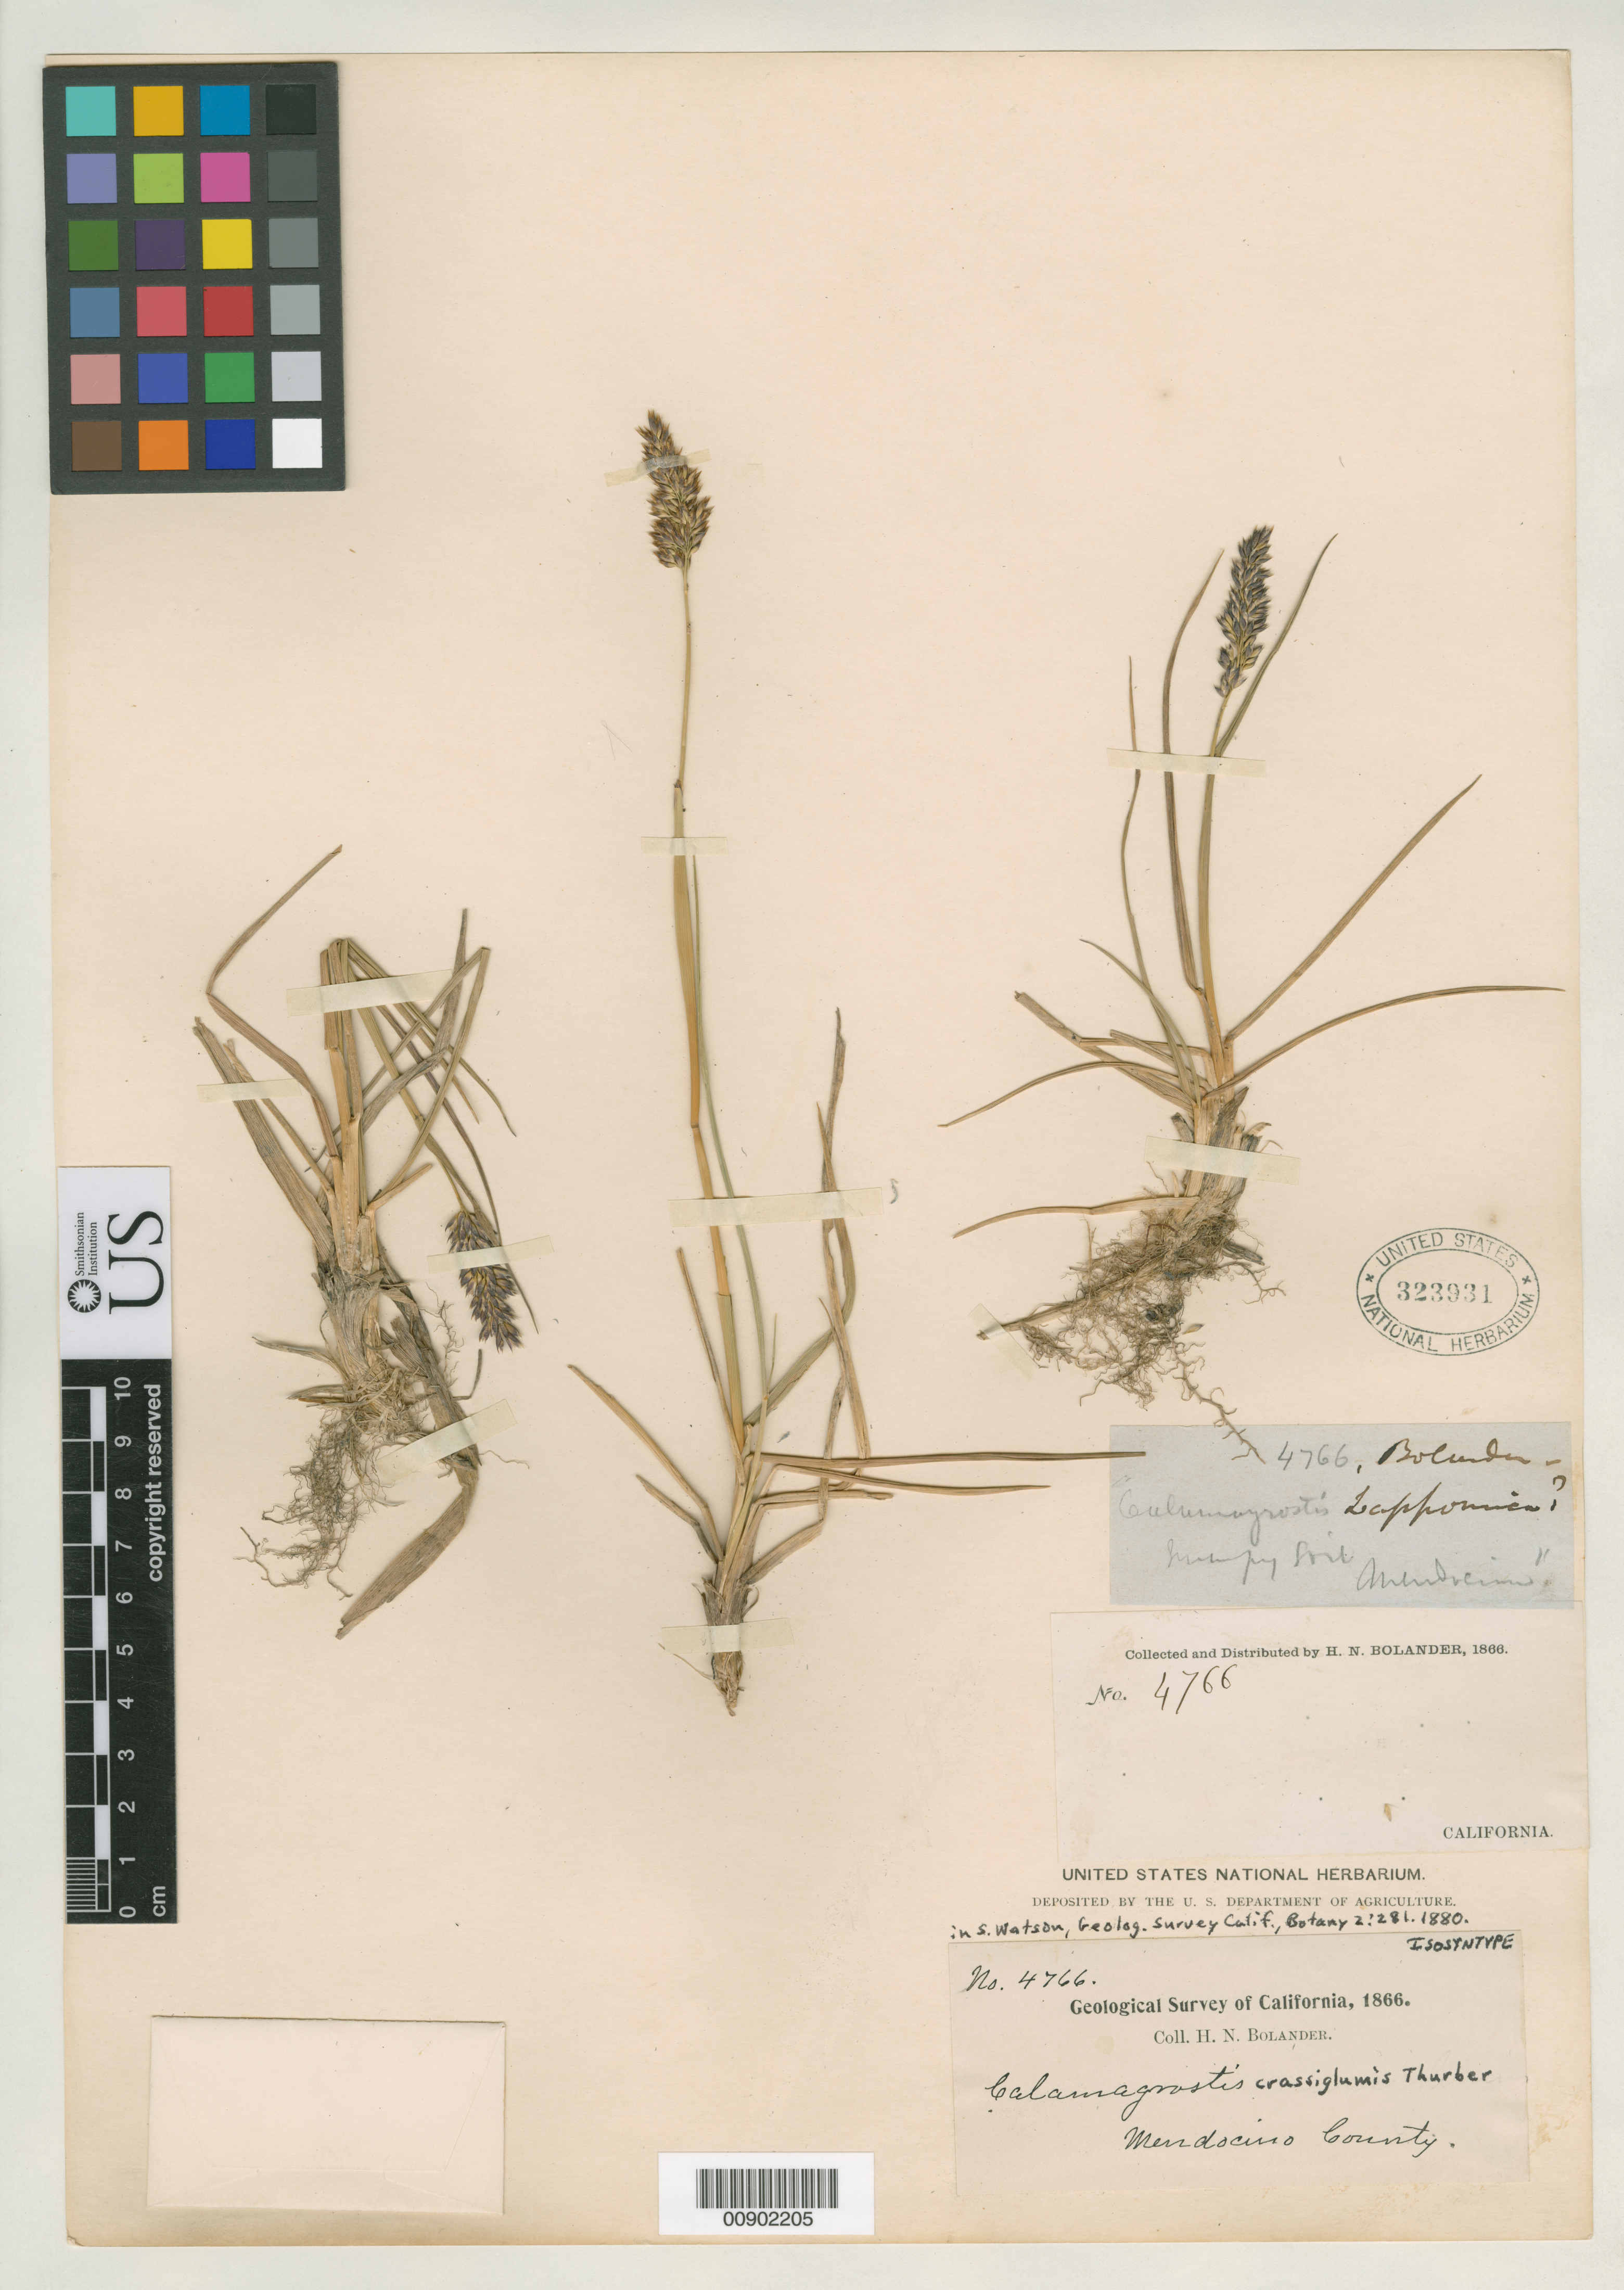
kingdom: Plantae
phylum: Tracheophyta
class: Liliopsida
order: Poales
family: Poaceae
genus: Calamagrostis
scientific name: Calamagrostis crassiglumis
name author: Thurb. in S. Watson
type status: Isosyntype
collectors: H. Bolander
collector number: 4766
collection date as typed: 1866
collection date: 1886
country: United States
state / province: California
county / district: Mendocino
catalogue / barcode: US 323931